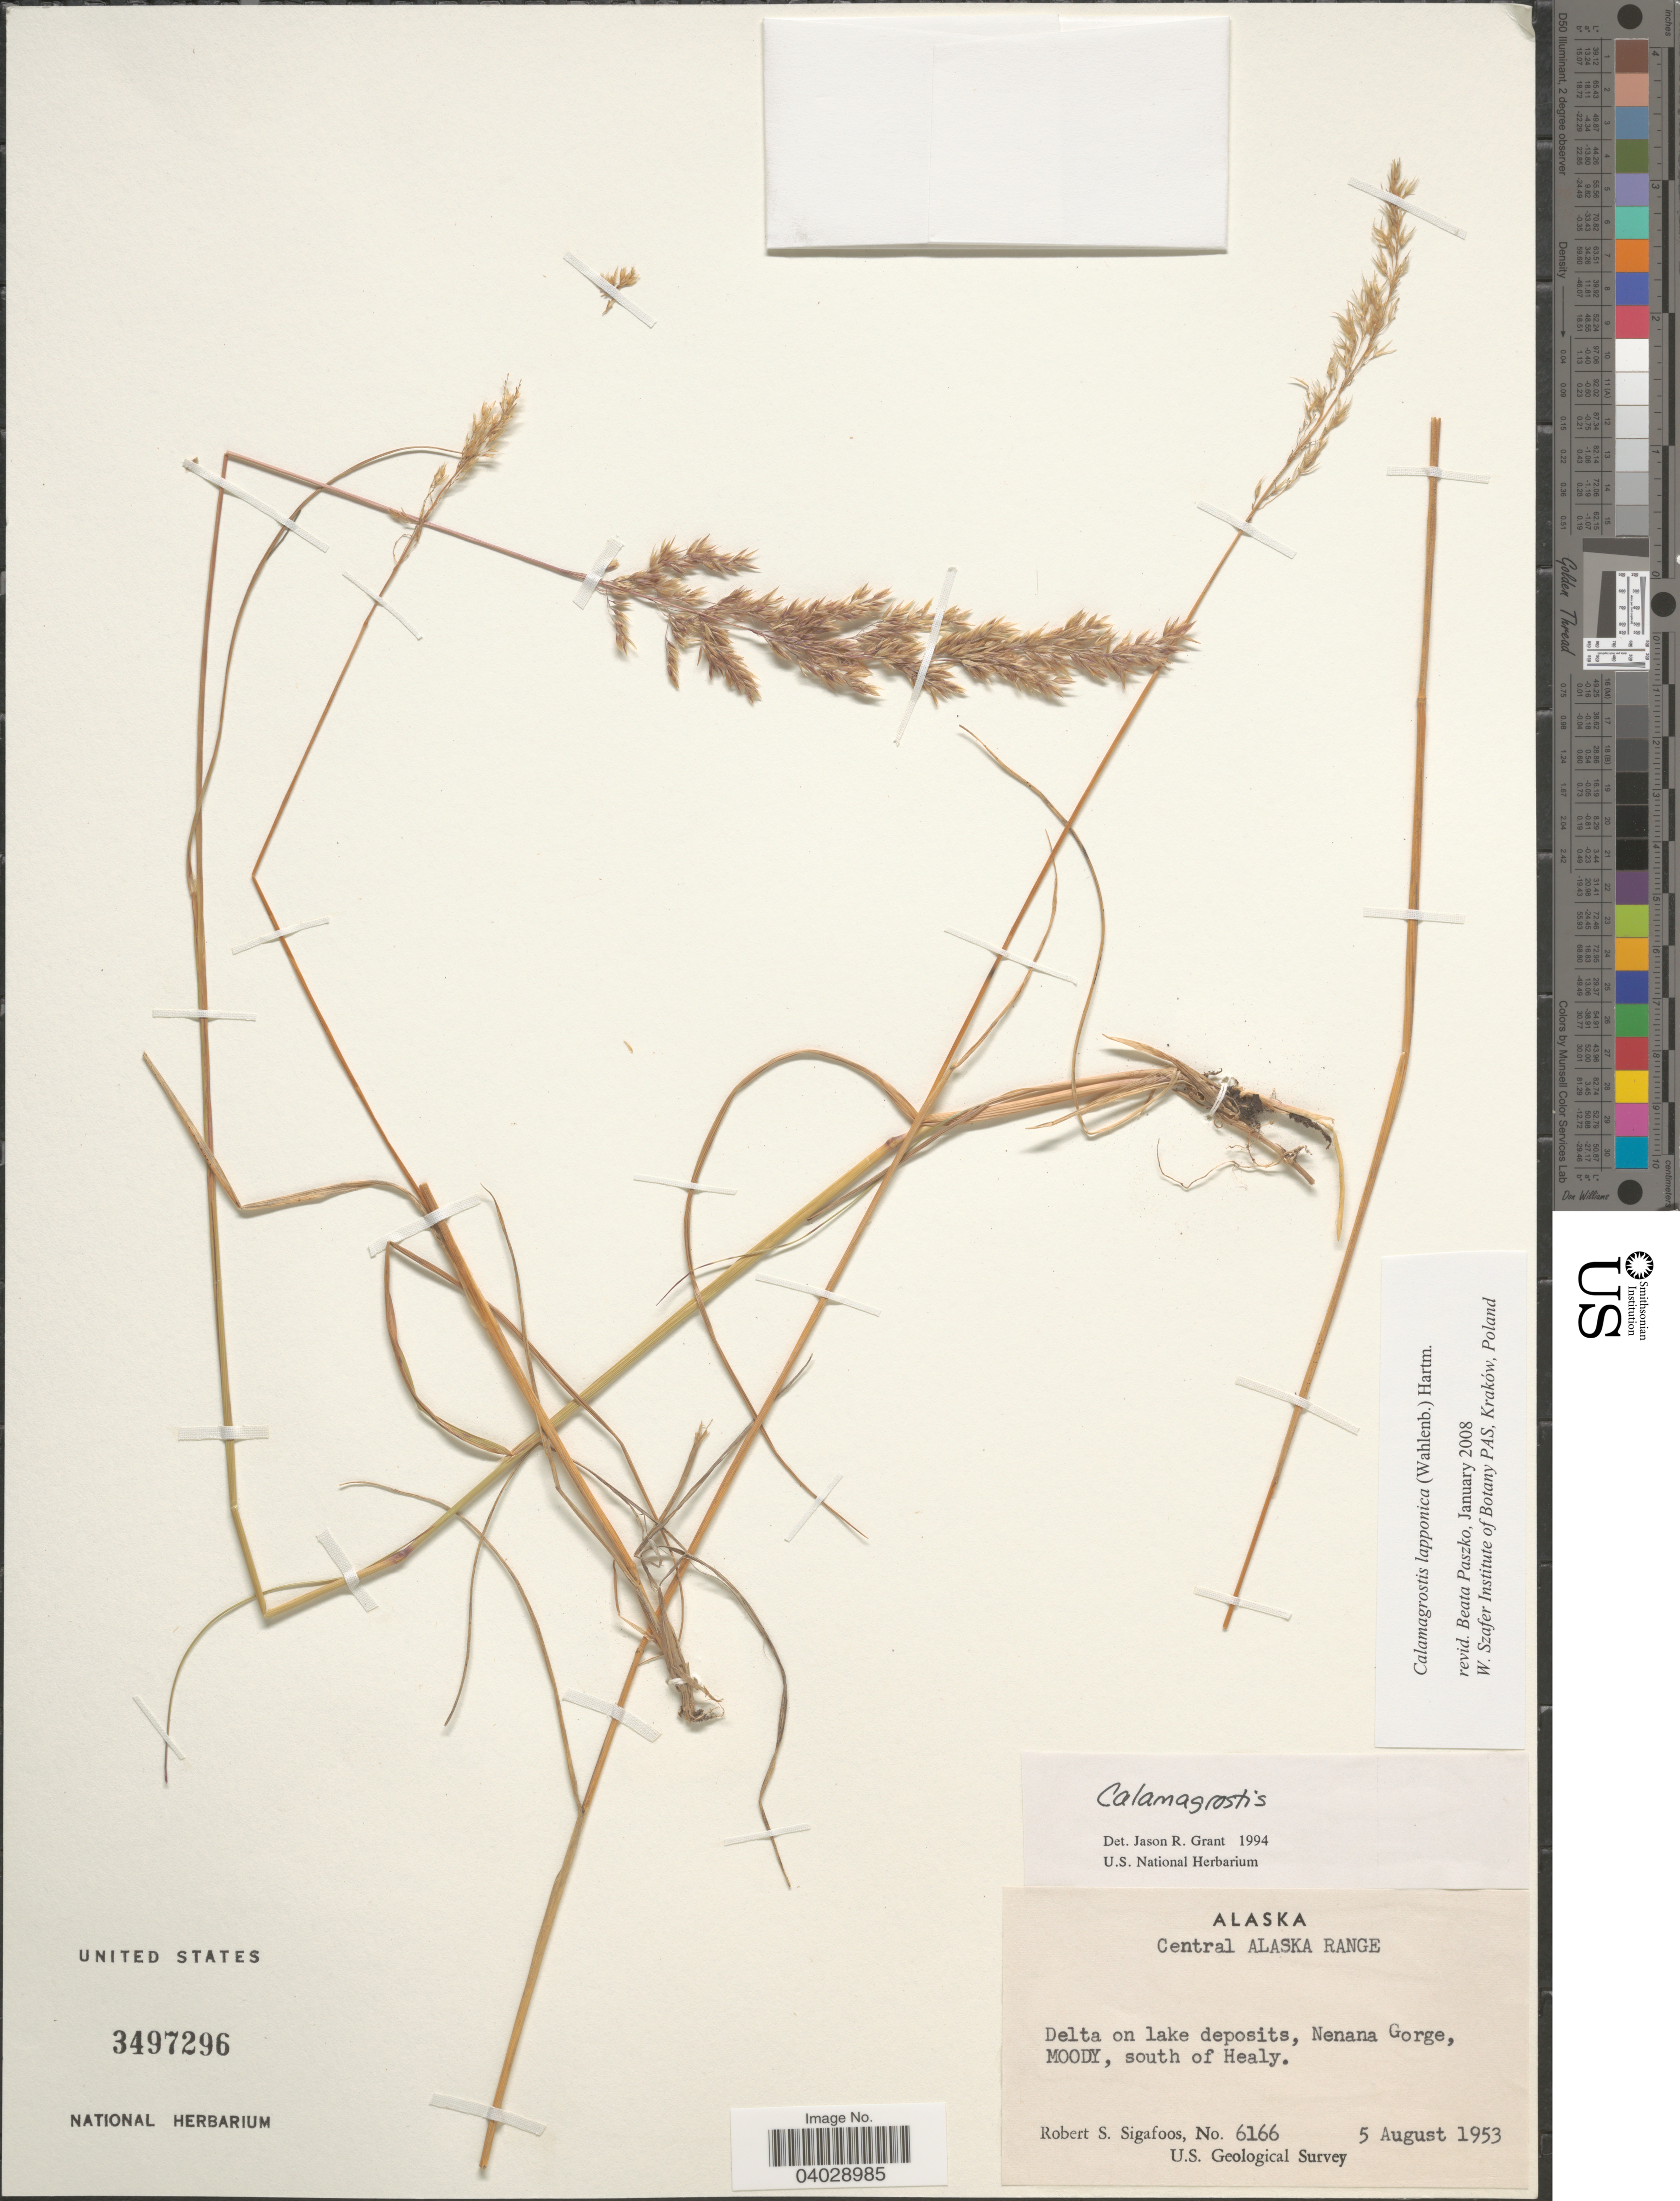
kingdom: Plantae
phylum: Tracheophyta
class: Liliopsida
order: Poales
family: Poaceae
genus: Calamagrostis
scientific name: Calamagrostis lapponica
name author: (Wahlenb.) Hartm.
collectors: R. Sigafoos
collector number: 6166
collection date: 1953-08-05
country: United States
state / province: Alaska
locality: Central Alaska Range. Delta on lake deposits, Nenana Gorge, Moody, south of Healy.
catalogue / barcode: US 3497296